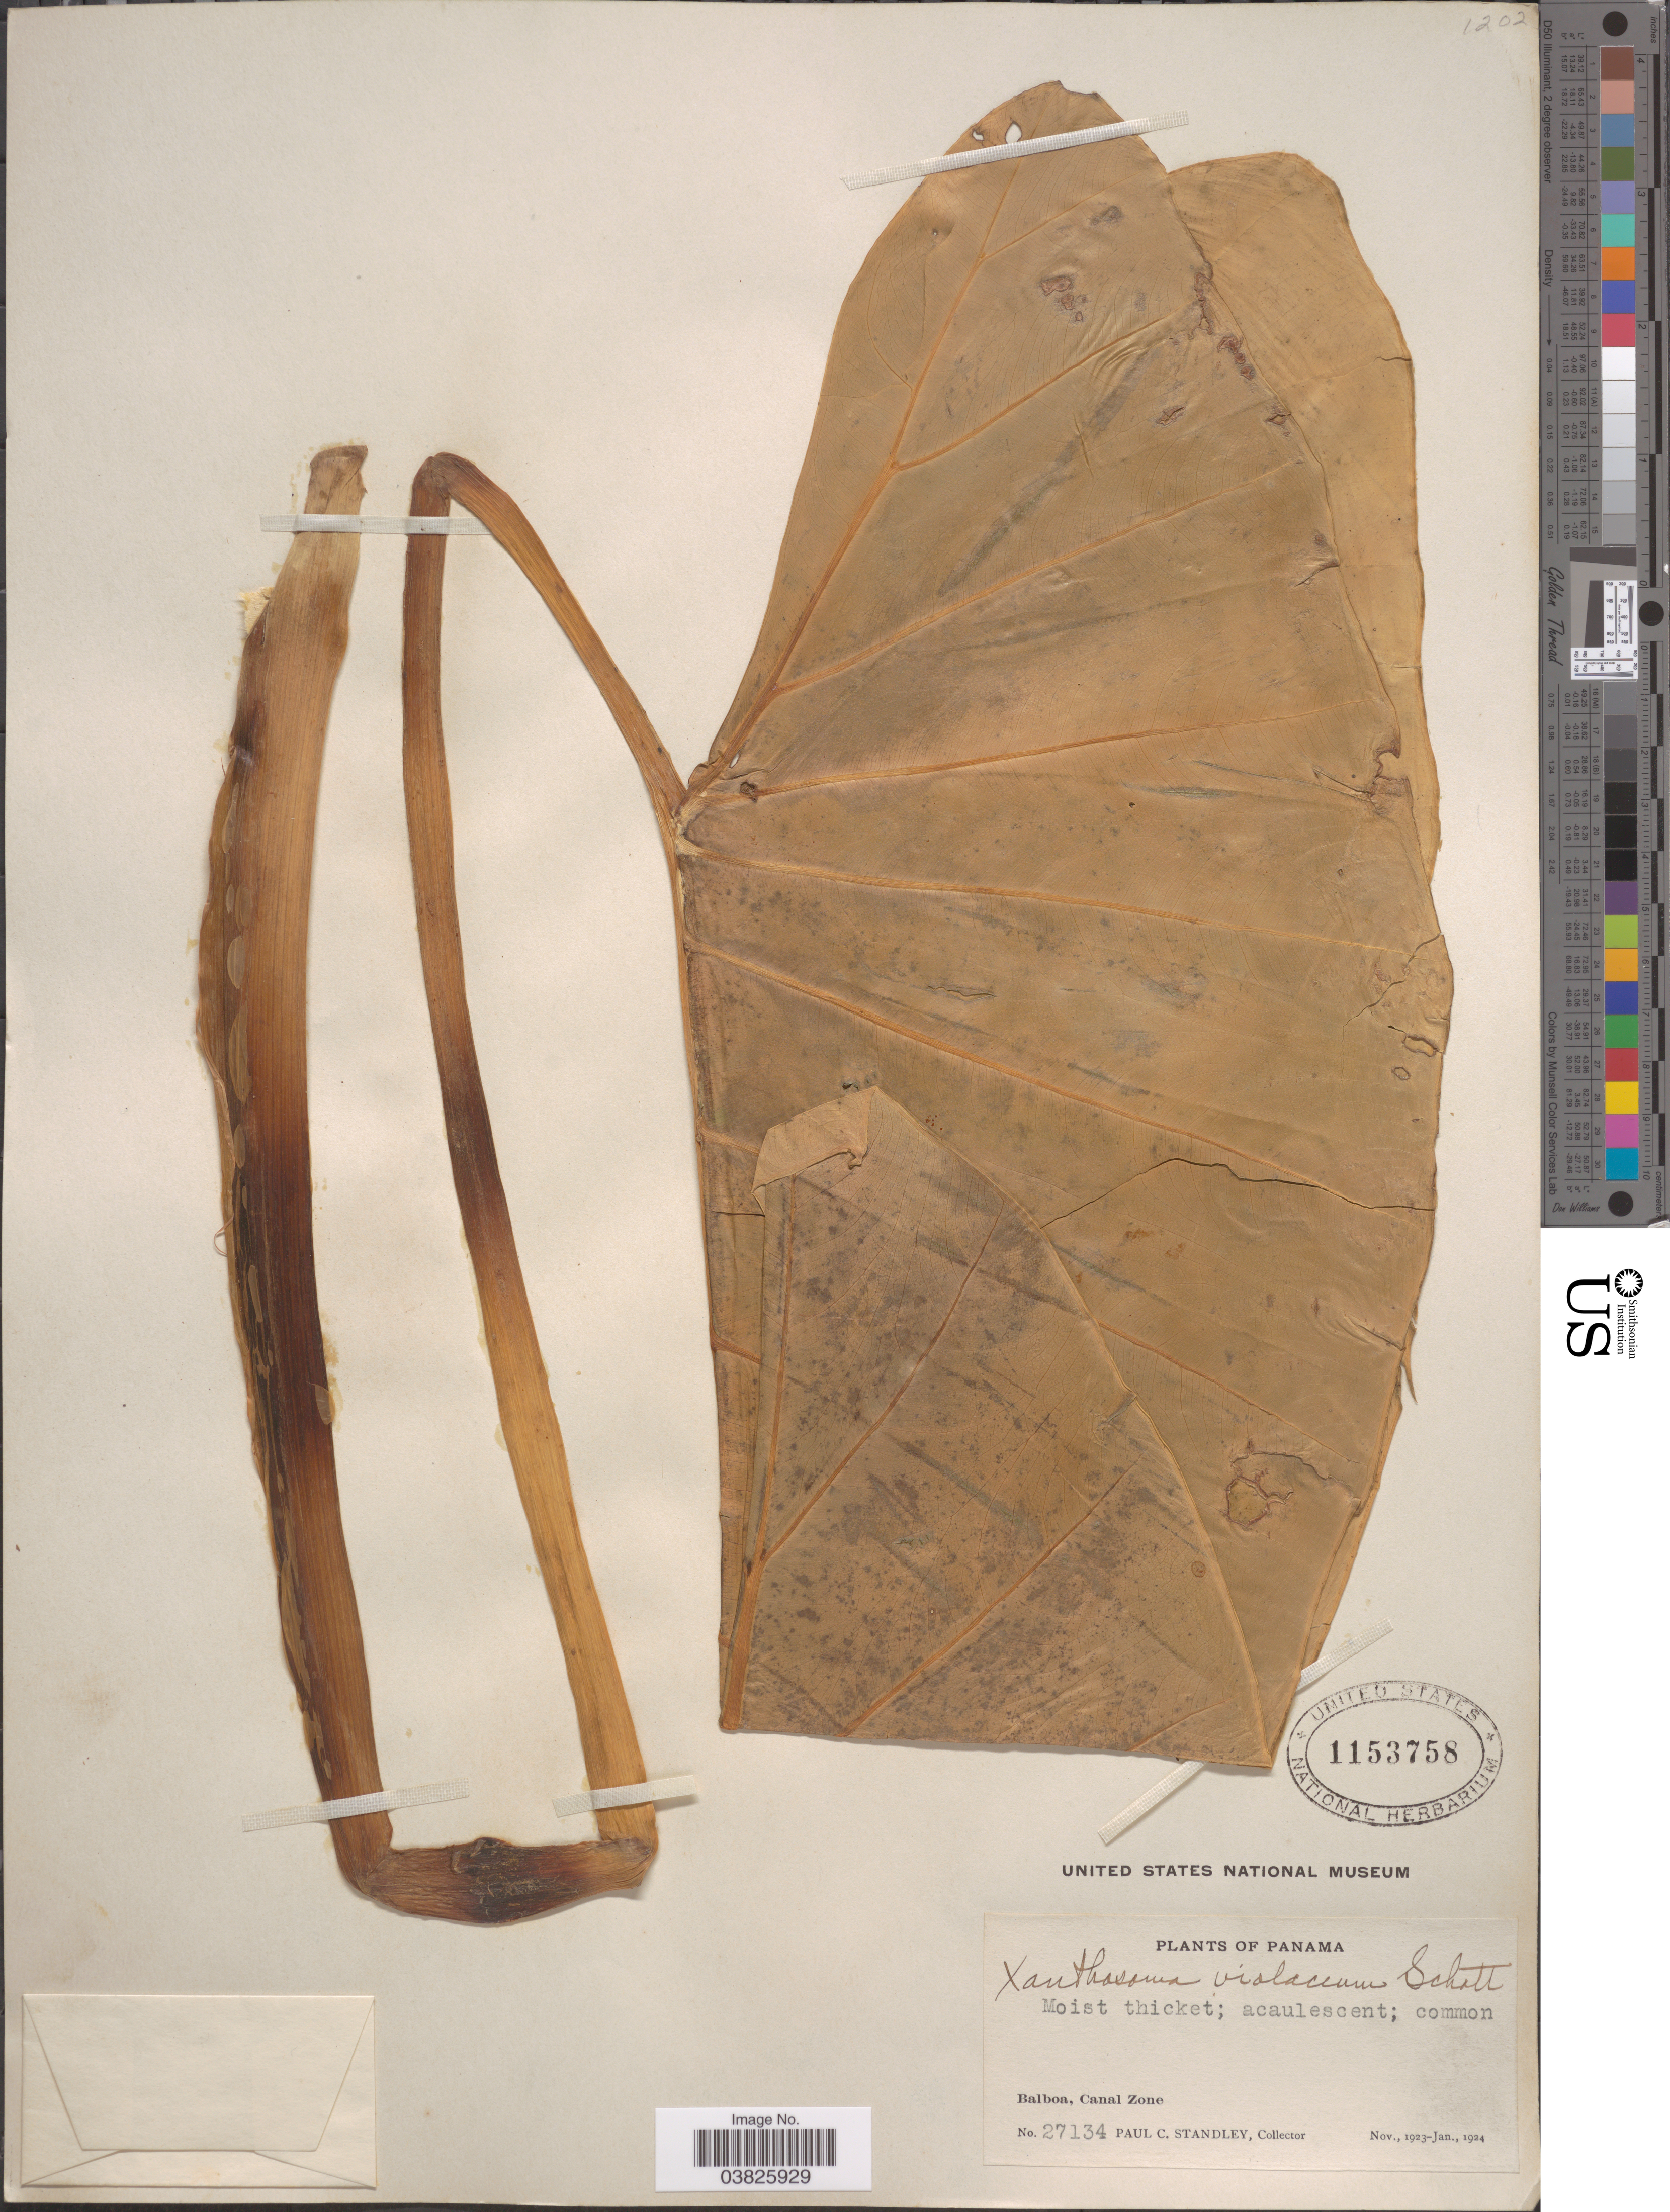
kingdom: Plantae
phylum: Tracheophyta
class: Liliopsida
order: Alismatales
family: Araceae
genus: Xanthosoma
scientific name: Xanthosoma violaceum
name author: Schott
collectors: P. C. Standley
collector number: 27134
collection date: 1923-11/1924-01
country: Panama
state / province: Colón / Panamá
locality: Balboa, Canal Zone.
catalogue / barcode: US 1153758